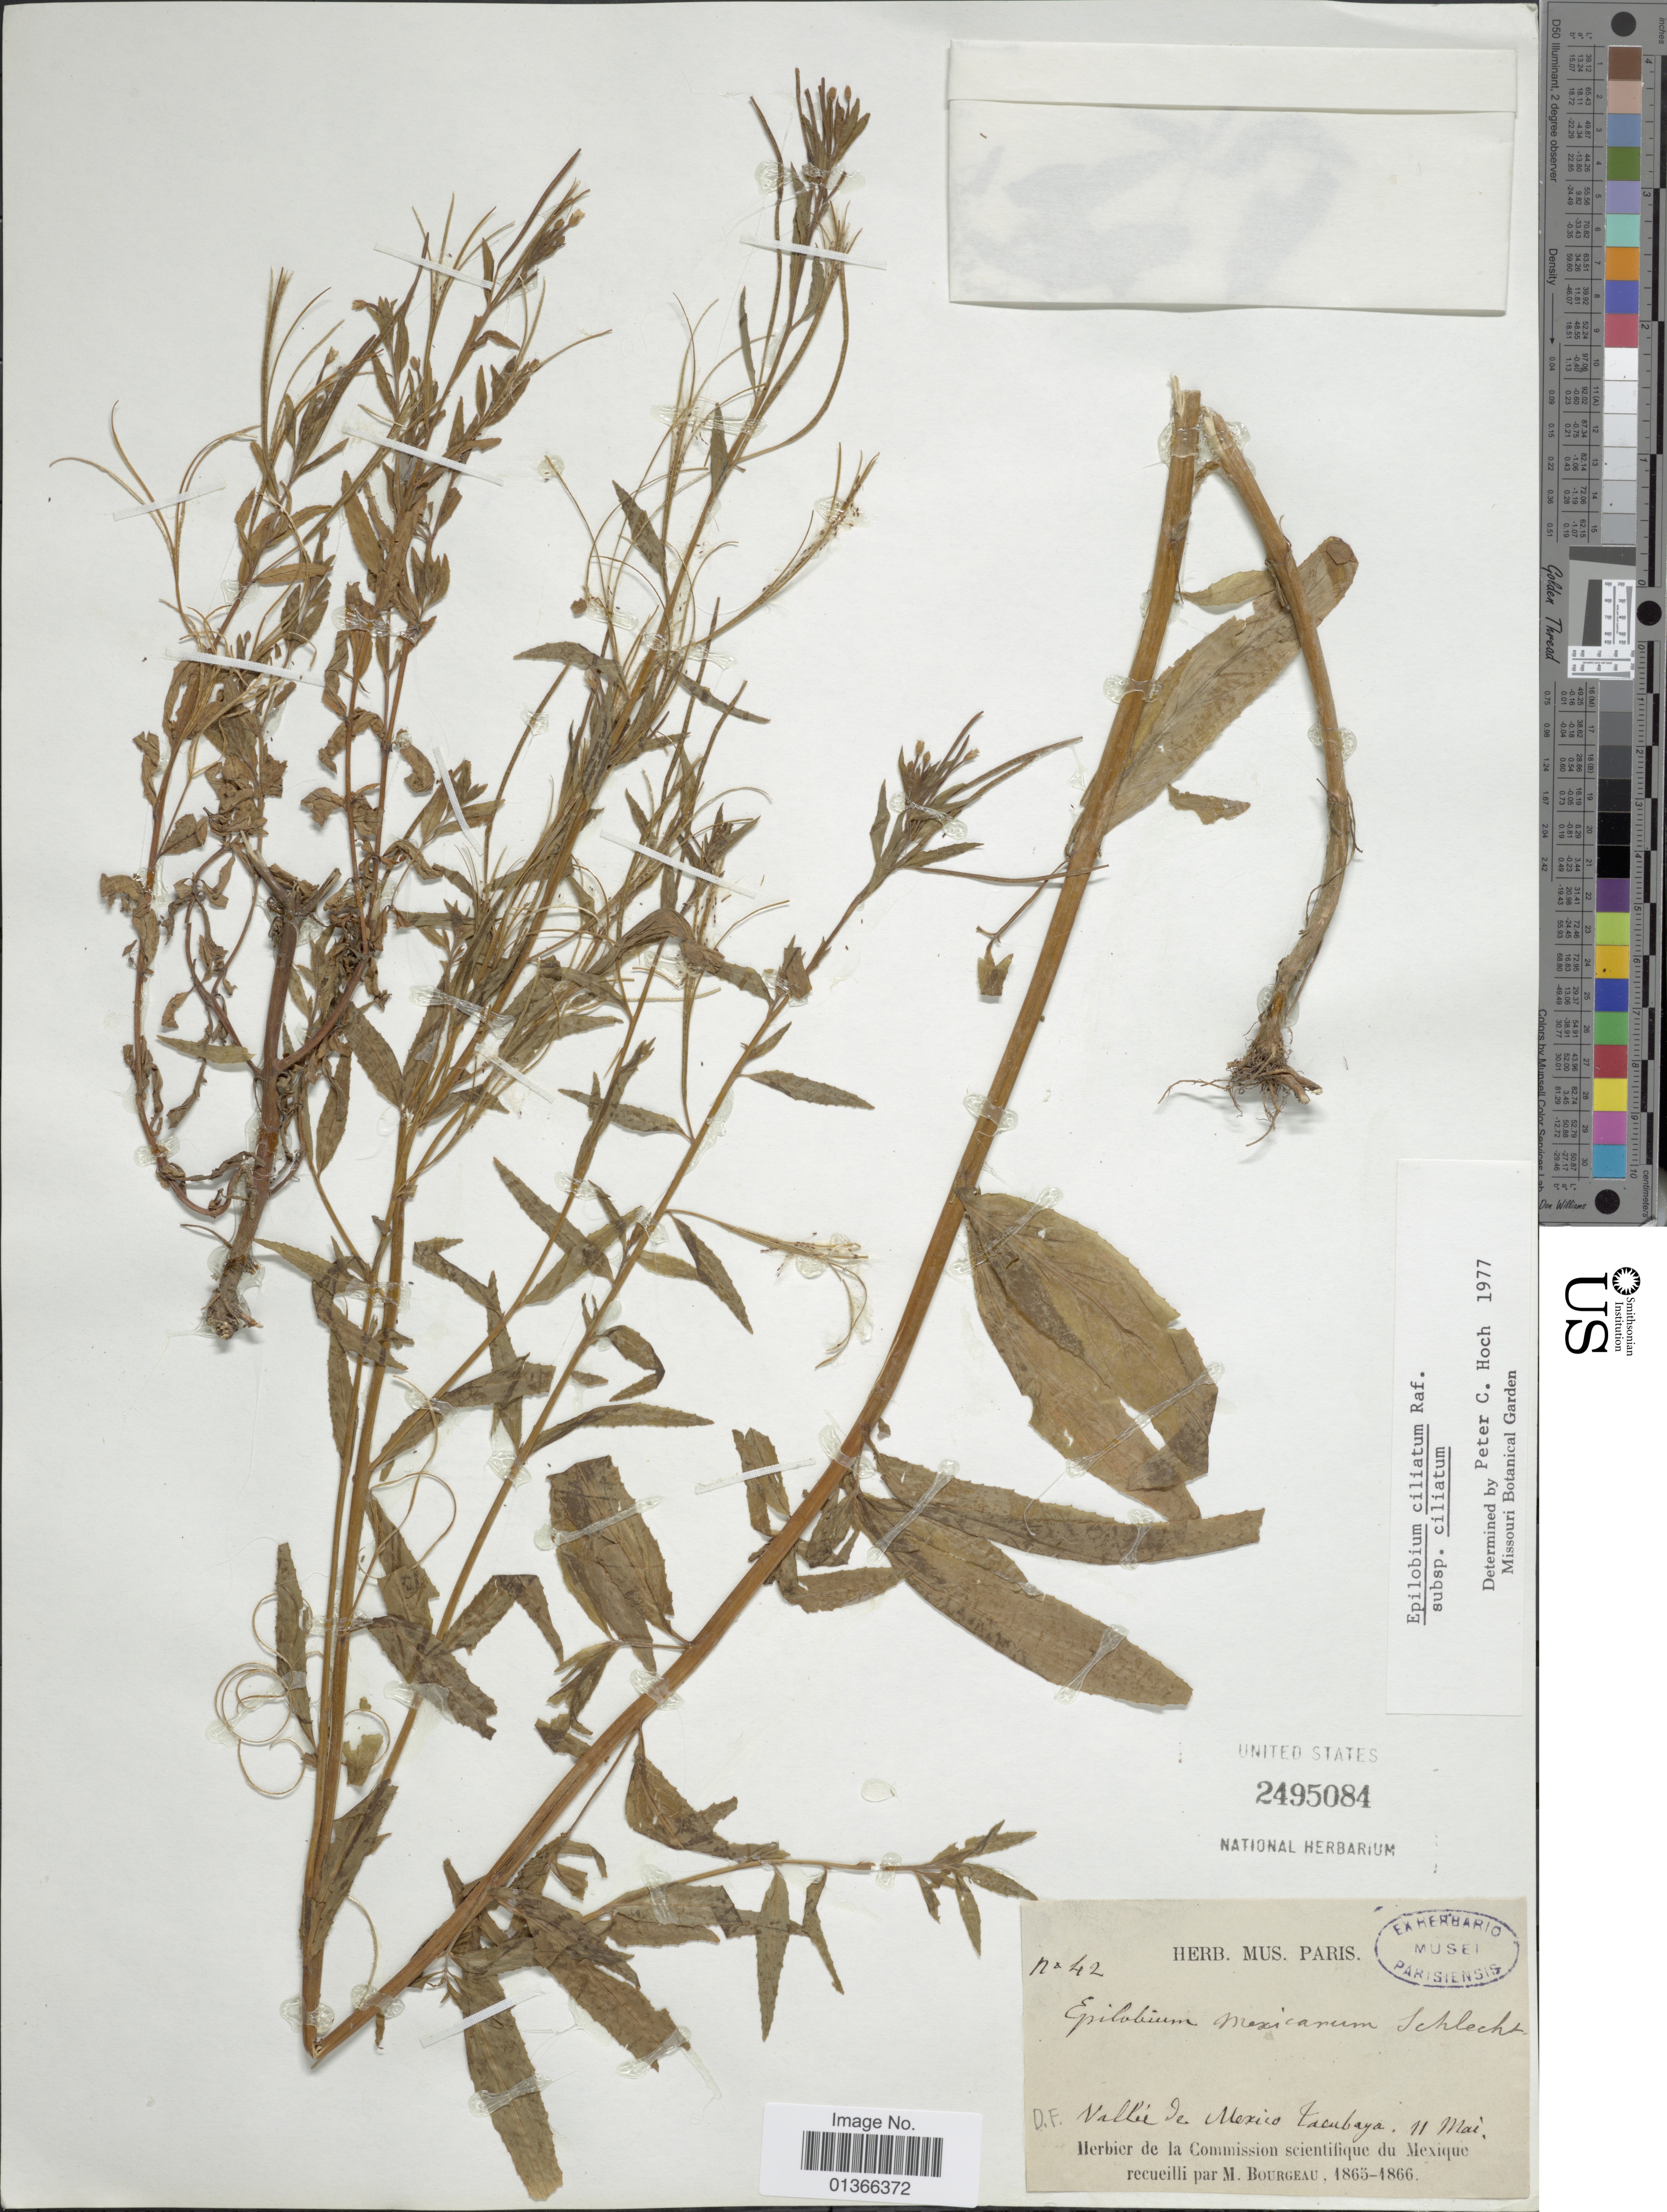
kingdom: Plantae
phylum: Tracheophyta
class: Magnoliopsida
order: Myrtales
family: Onagraceae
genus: Epilobium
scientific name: Epilobium ciliatum subsp. ciliatum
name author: Raf.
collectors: M. Bourgeau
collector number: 42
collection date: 1865-05-11/1866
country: Mexico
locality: D.F. Tacubaya.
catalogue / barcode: US 2495084